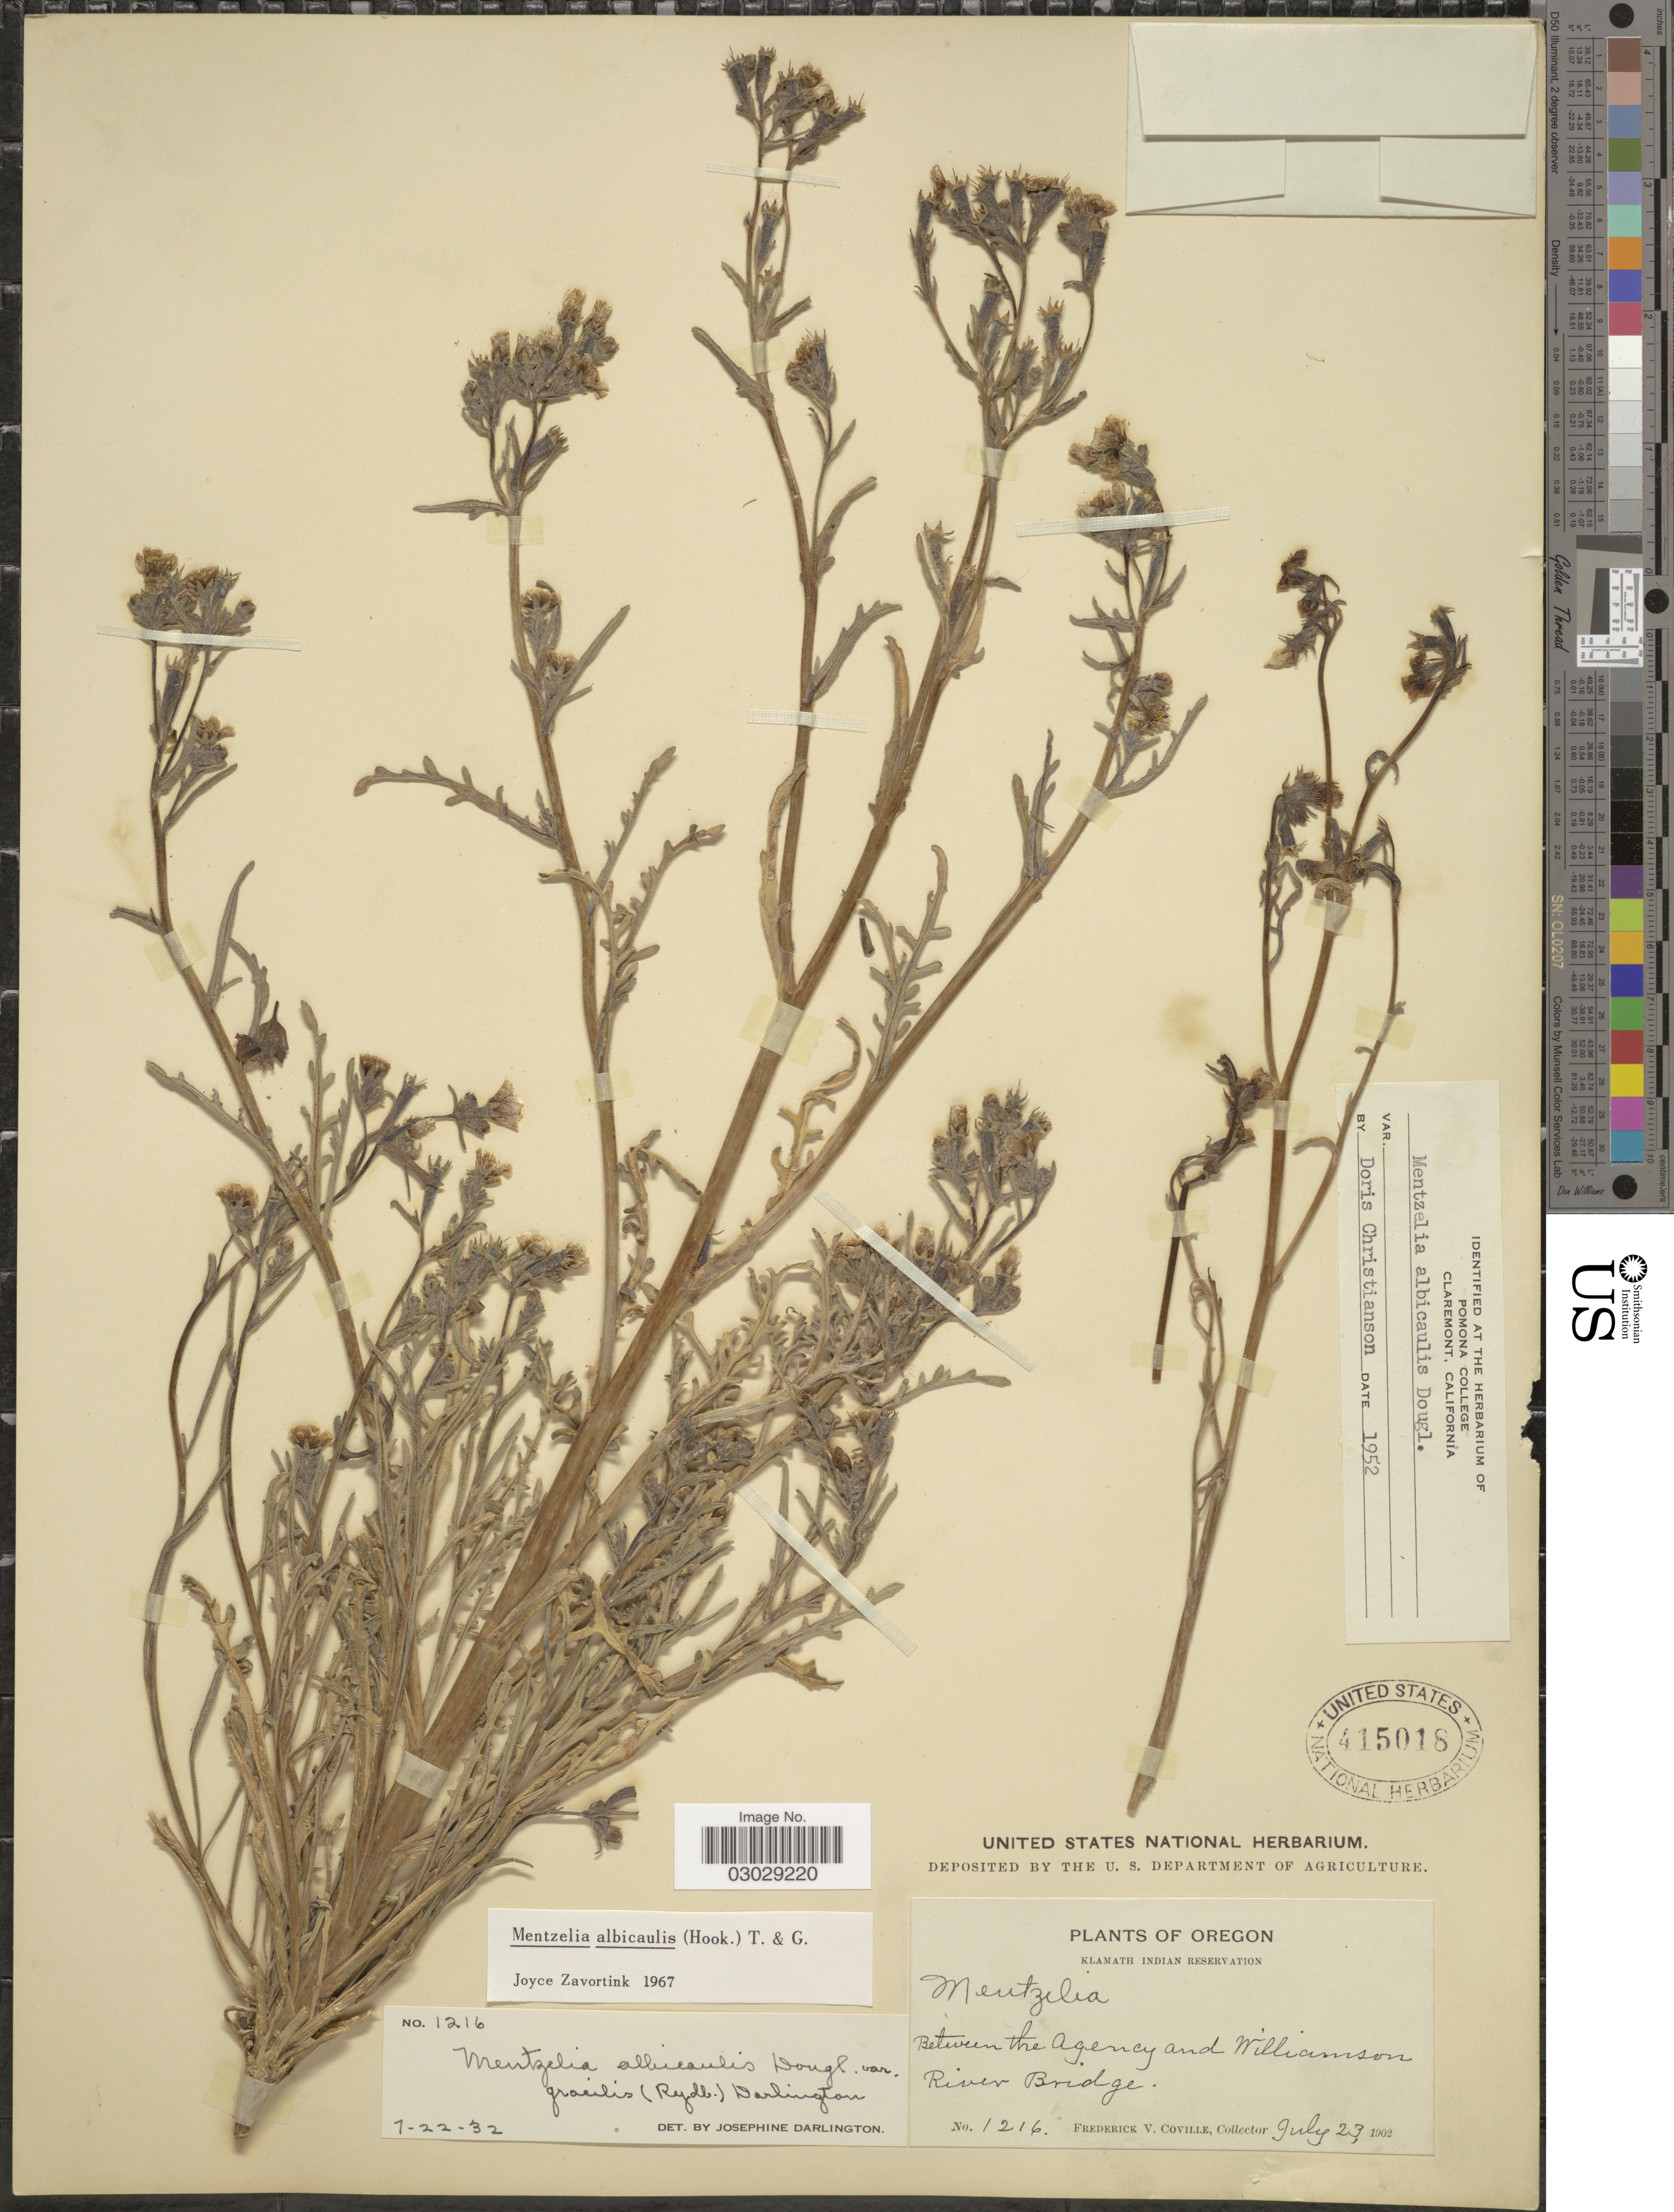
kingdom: Plantae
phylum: Tracheophyta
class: Magnoliopsida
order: Cornales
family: Loasaceae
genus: Mentzelia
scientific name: Mentzelia albicaulis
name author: (Douglas ex Hook.) Douglas ex Torr. & A. Gray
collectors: F. V. Coville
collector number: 1216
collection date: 1902-07-23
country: United States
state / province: Oregon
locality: Klamath Indian Reservation. Between the Agency and Williamson River Bridge.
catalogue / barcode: US 415018